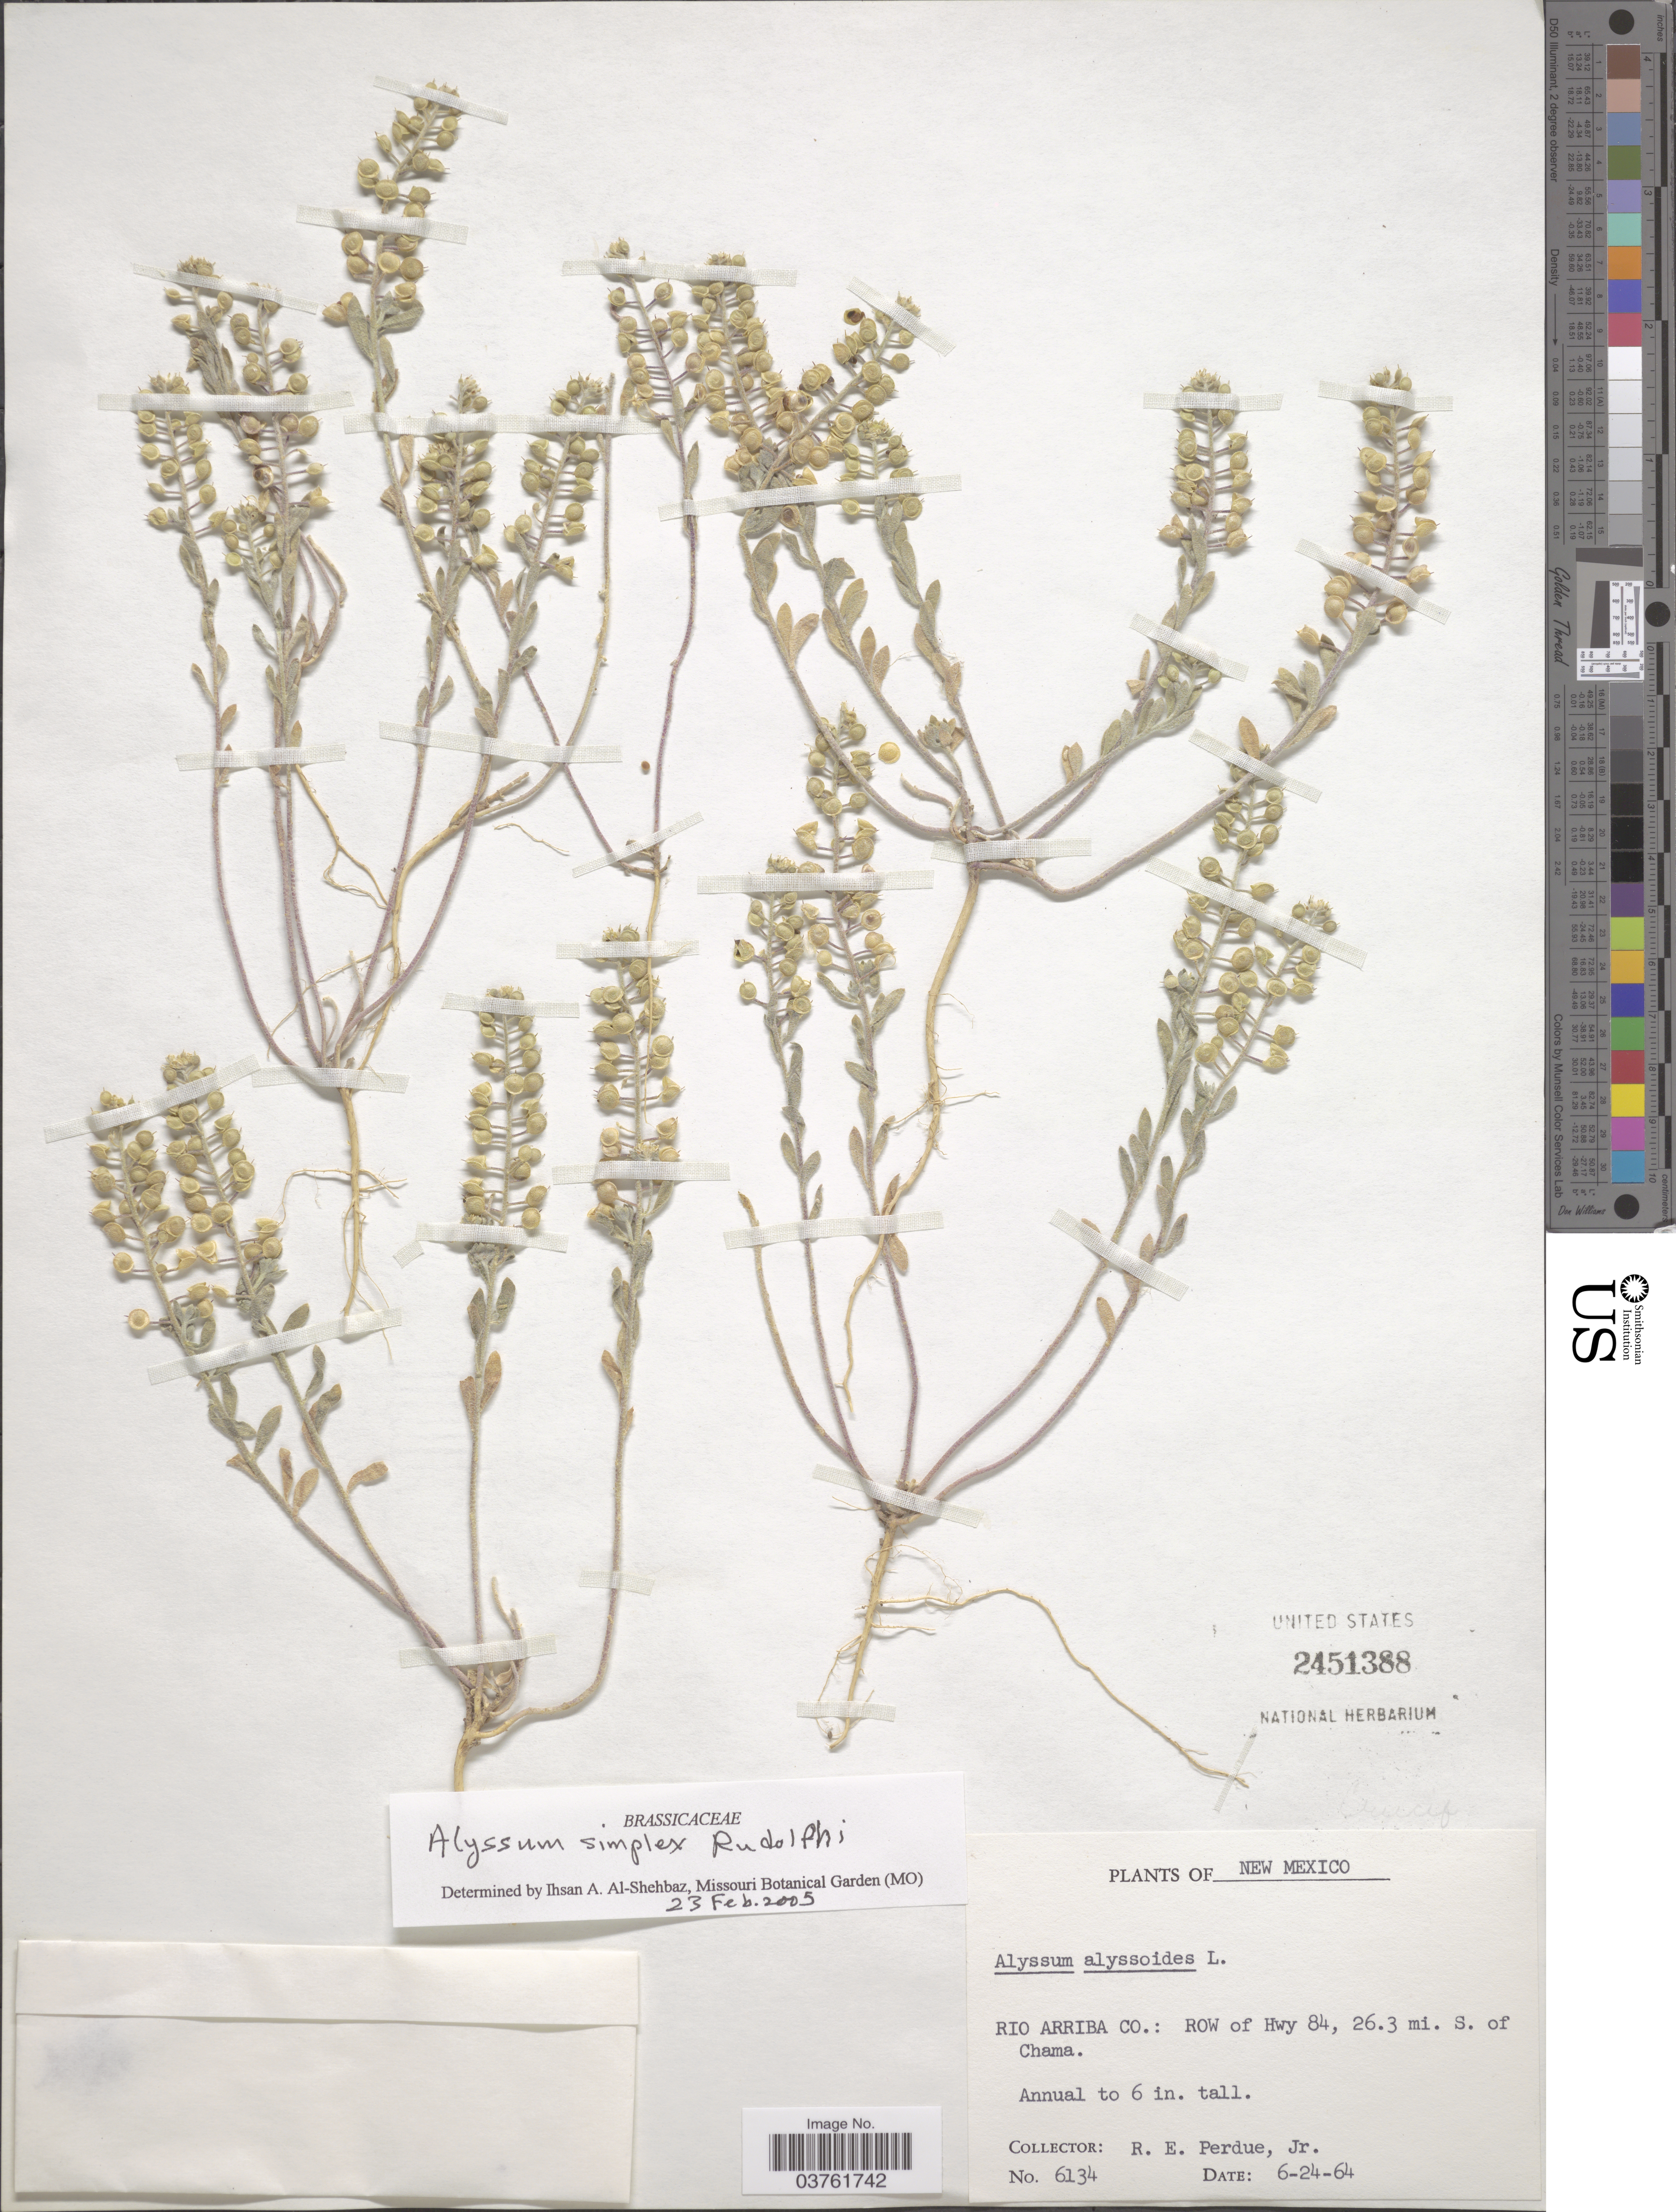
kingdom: Plantae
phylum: Tracheophyta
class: Magnoliopsida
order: Brassicales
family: Brassicaceae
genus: Alyssum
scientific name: Alyssum simplex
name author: Rudolphi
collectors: R. E. Perdue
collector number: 6134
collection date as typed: Transcribed d/m/y: 24/6/64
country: United States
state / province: New Mexico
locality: Rio Arriba Co.: Row of Hwy 84, 26.3 mi. S. of Chama.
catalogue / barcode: US 2451388